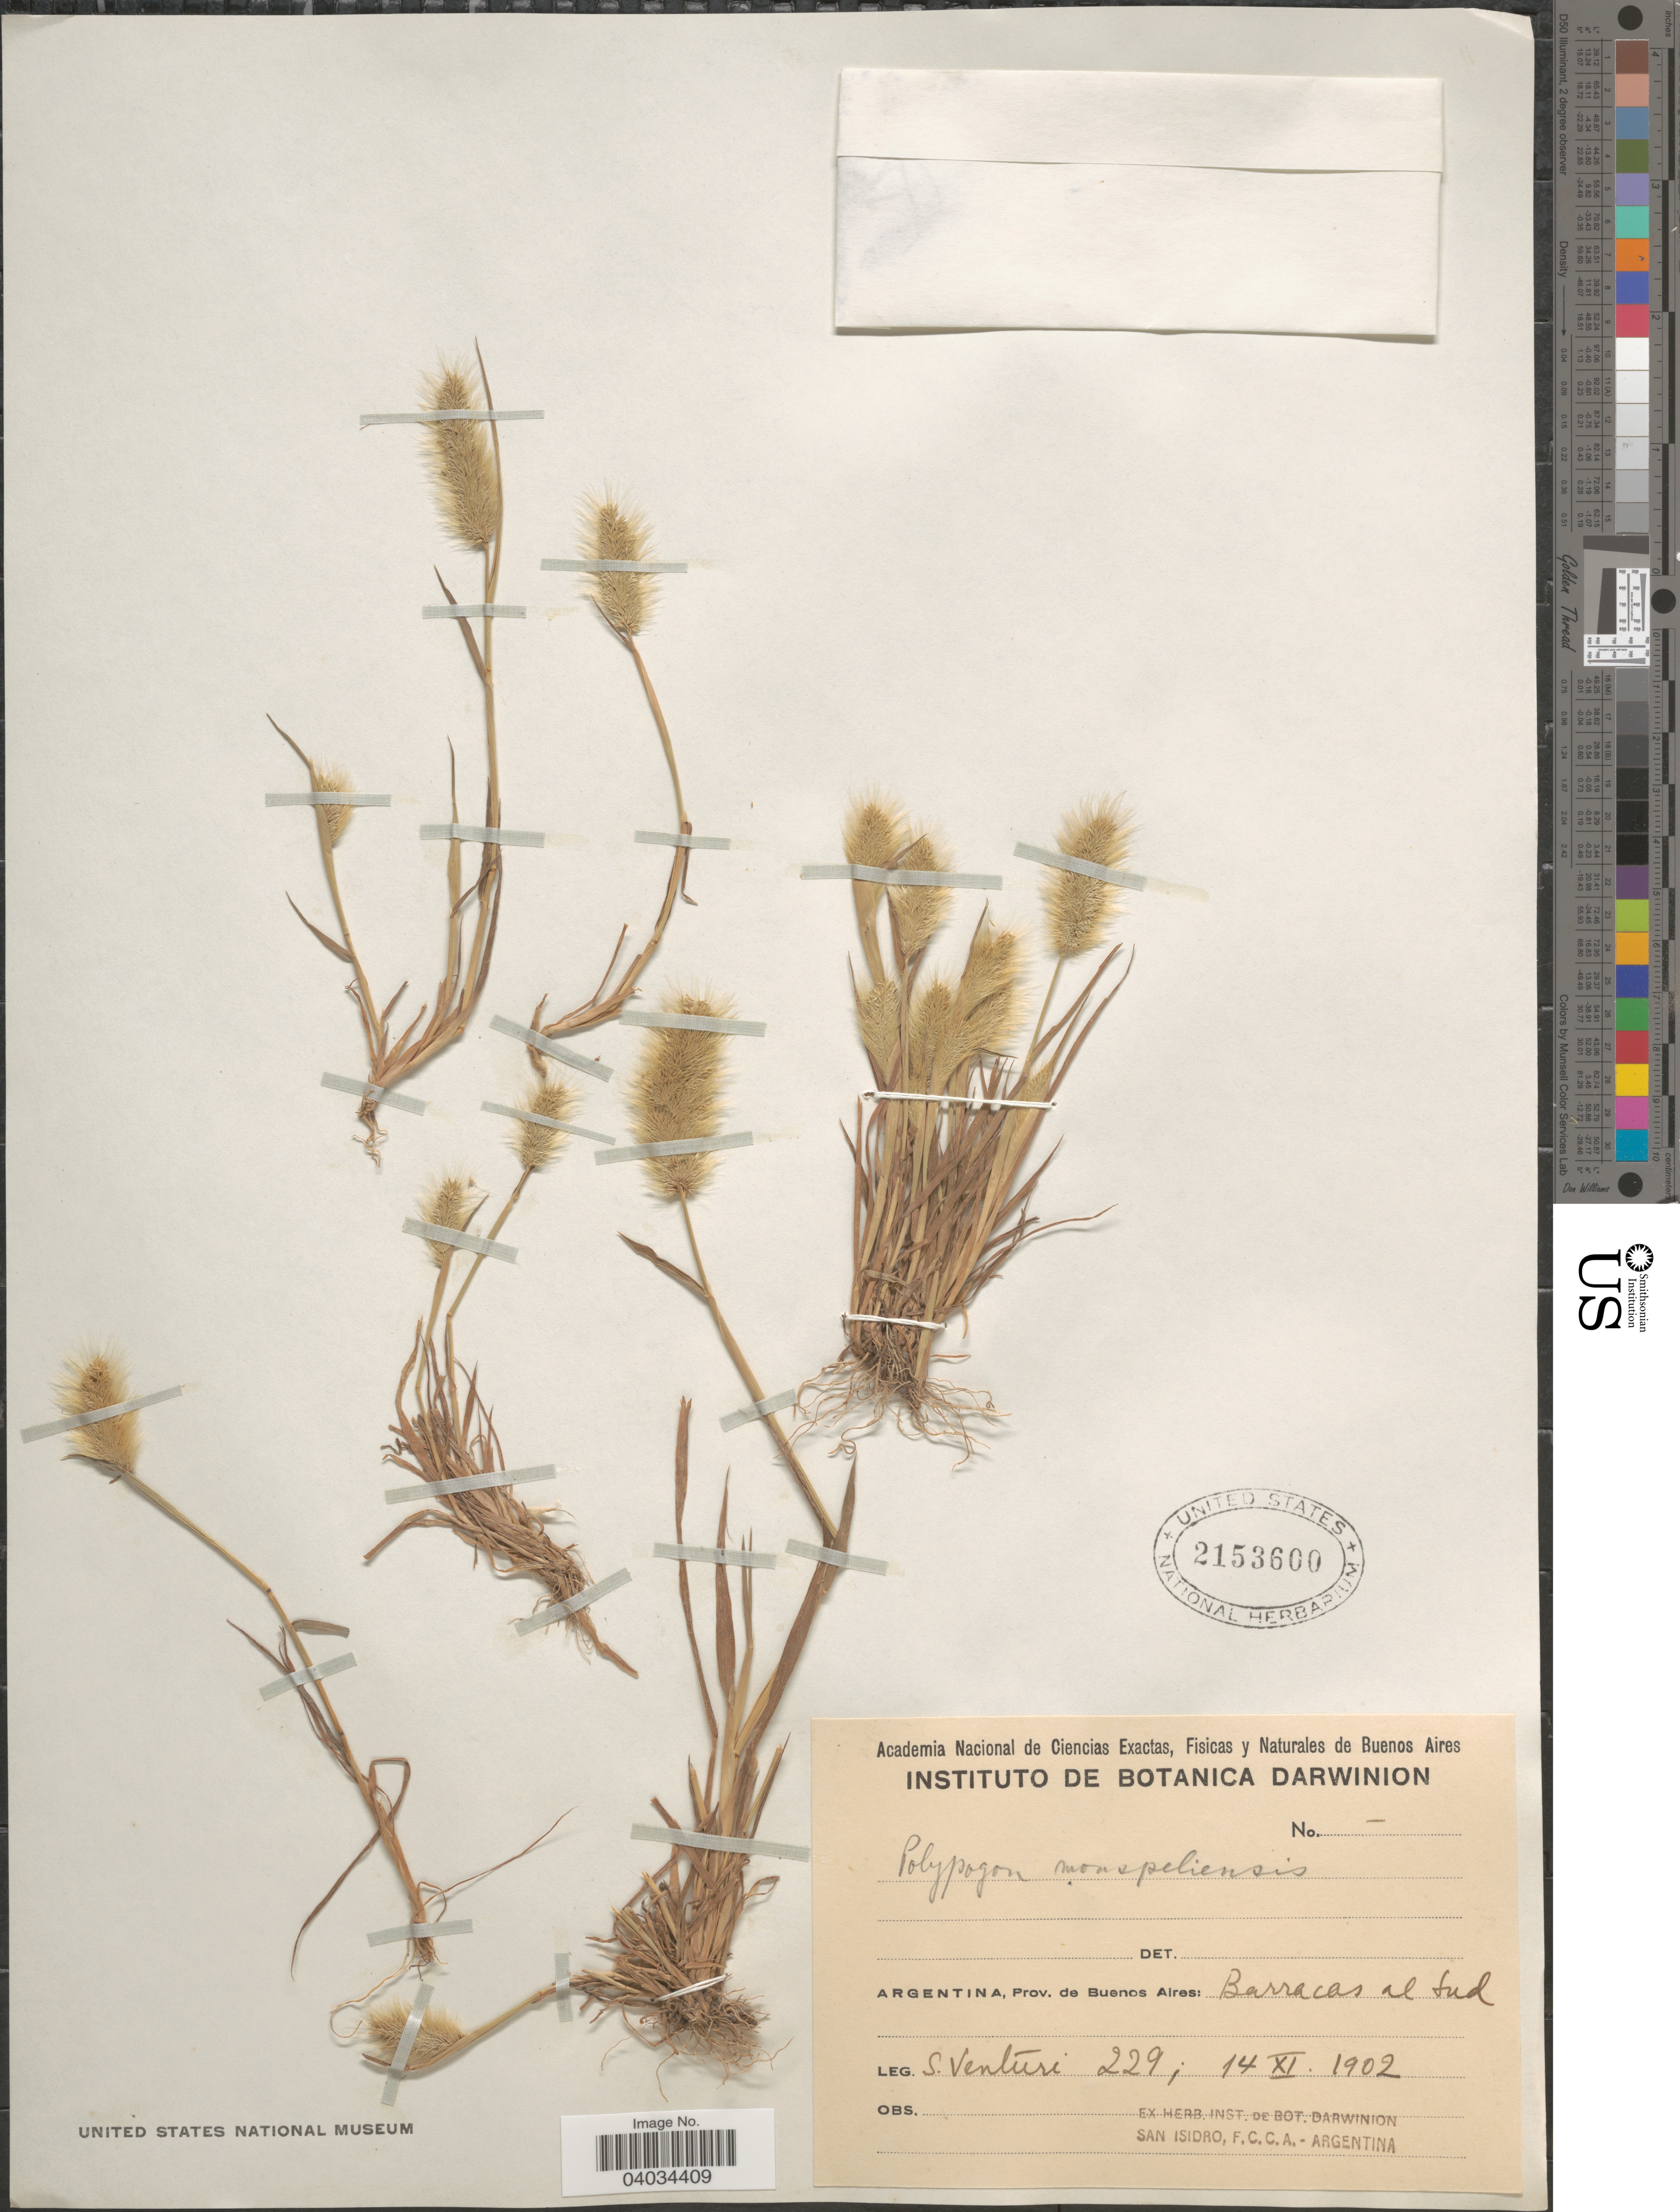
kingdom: Plantae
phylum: Tracheophyta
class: Liliopsida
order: Poales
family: Poaceae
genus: Polypogon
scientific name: Polypogon monspeliensis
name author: (L.) Desf.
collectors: S. Venturi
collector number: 229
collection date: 1902-11-14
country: Argentina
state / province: Buenos Aires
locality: Barracas al Sud.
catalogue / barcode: US 2153600